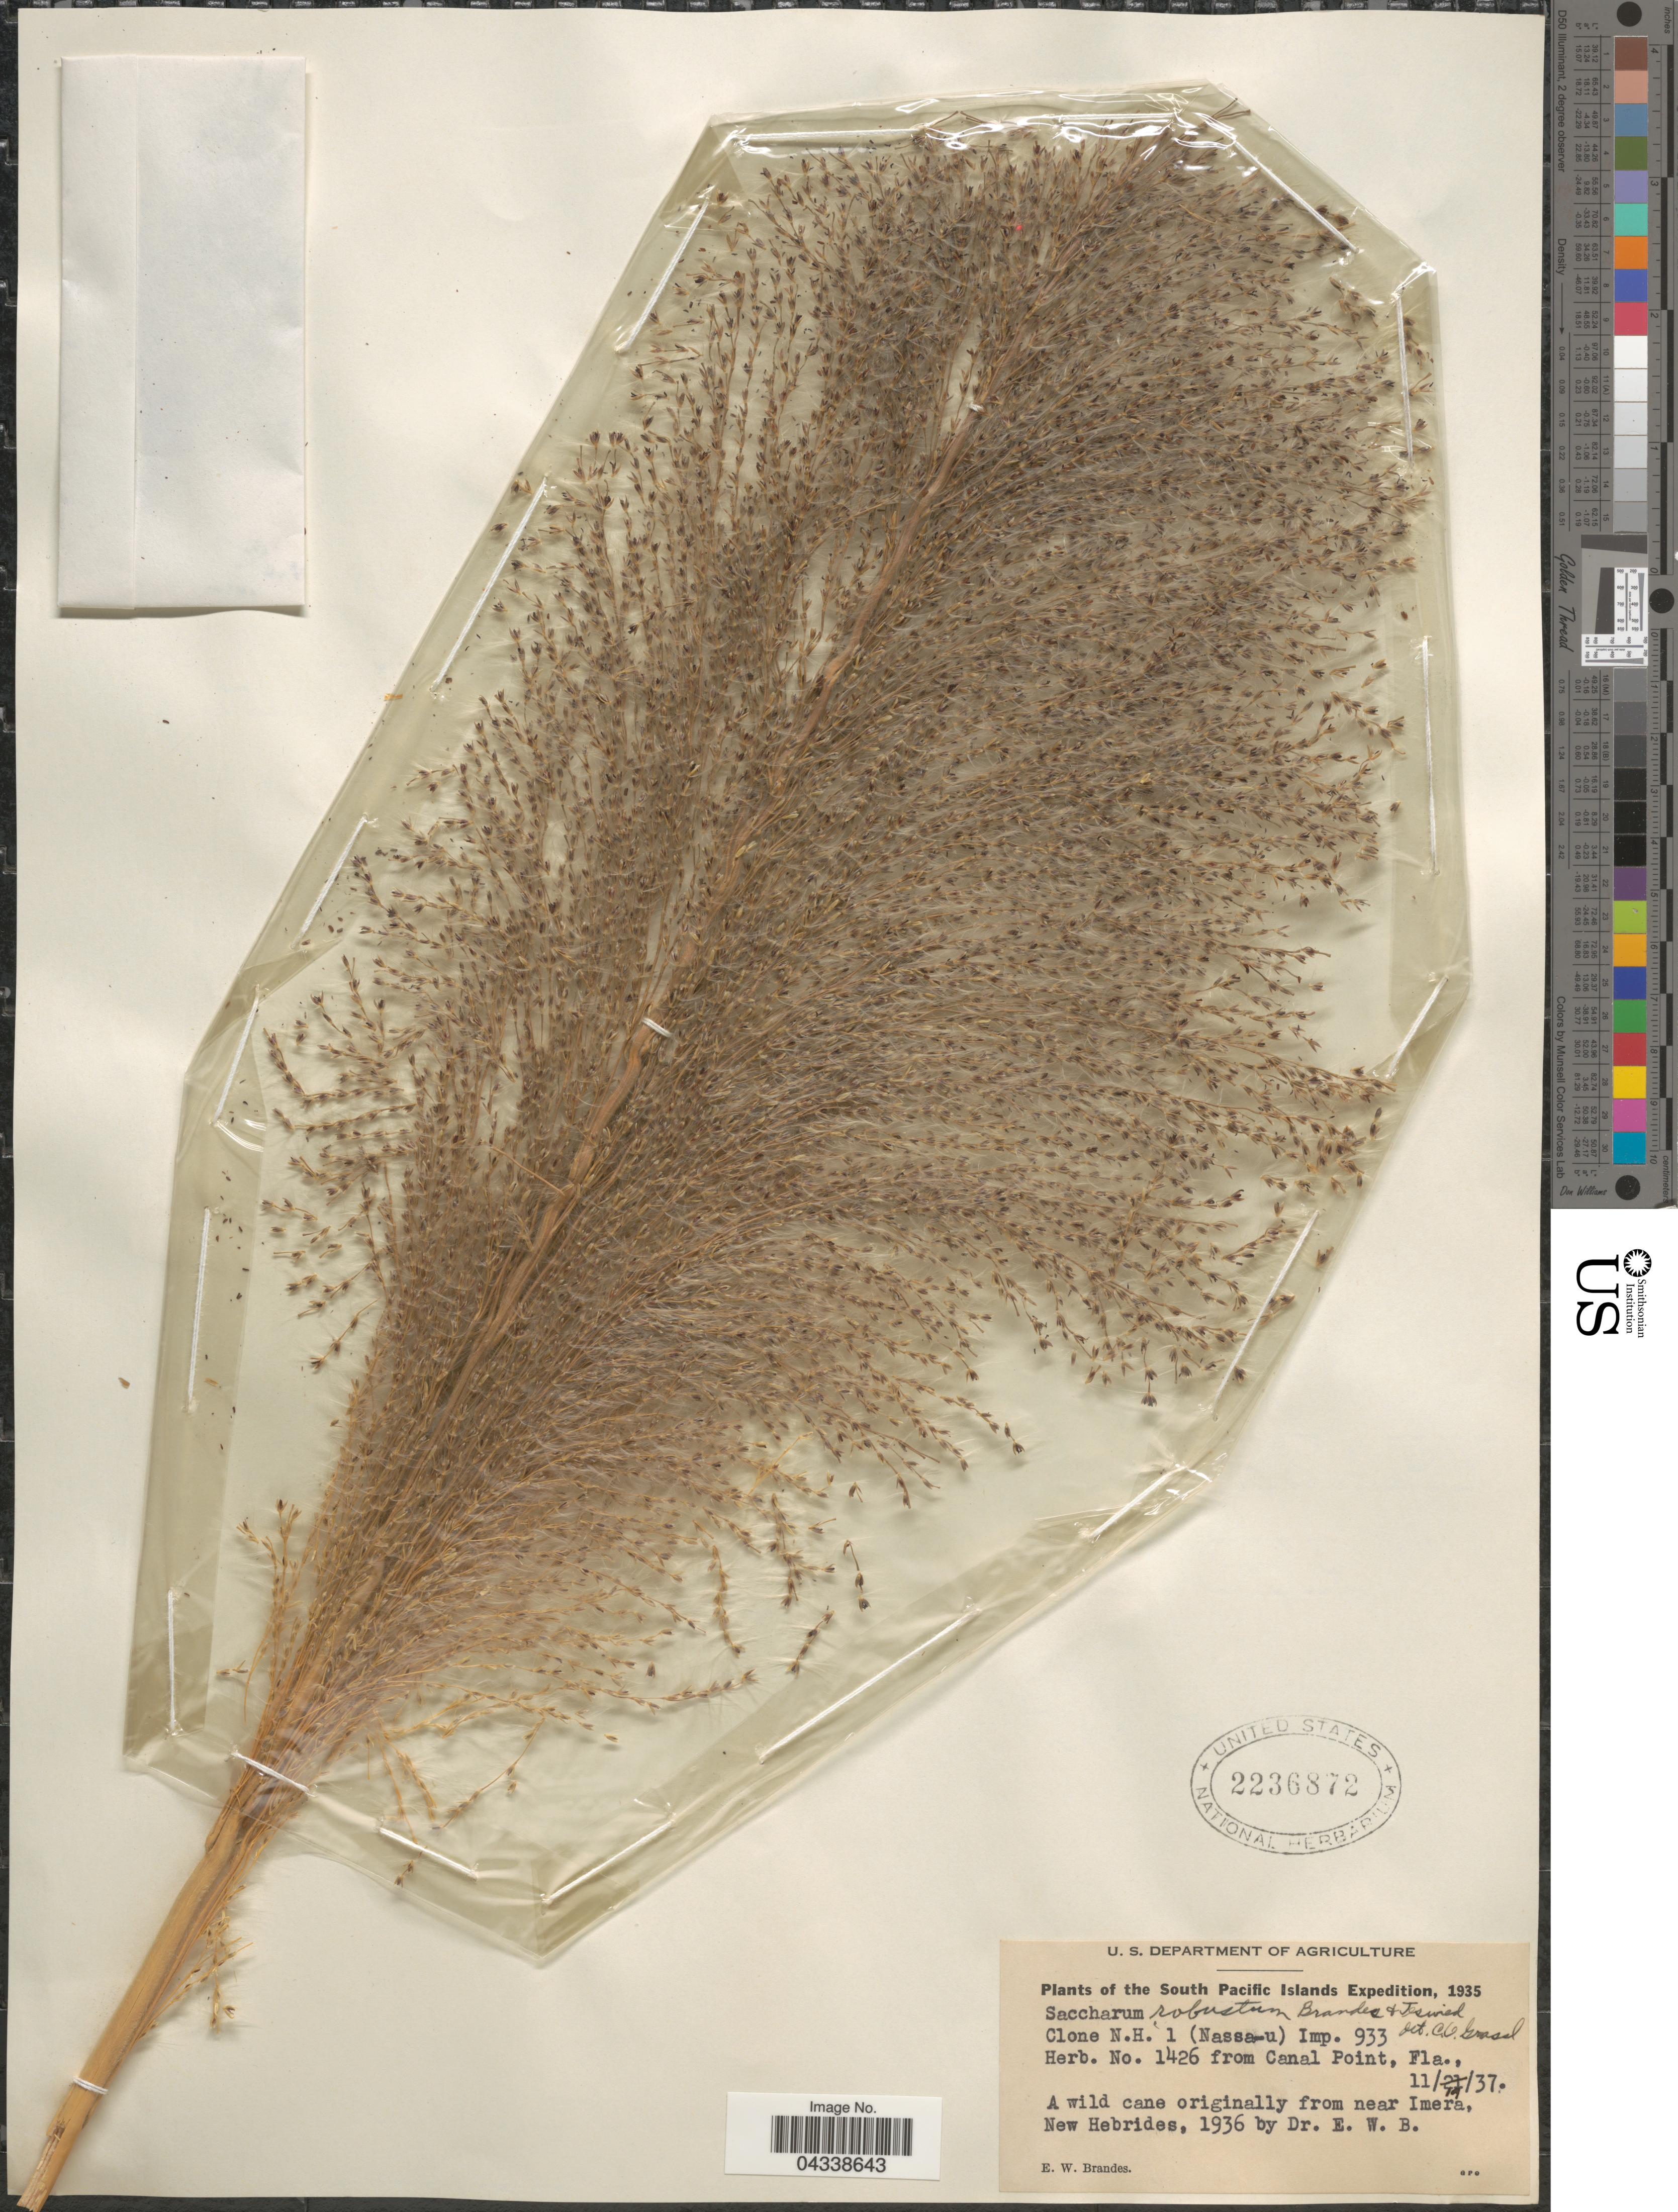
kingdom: Plantae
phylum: Tracheophyta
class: Liliopsida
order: Poales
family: Poaceae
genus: Saccharum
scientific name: Saccharum robustum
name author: Brandes & Jeswiet ex Grassl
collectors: E. Brandes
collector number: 1426?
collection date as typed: Transcribed d/m/y: 19/11/37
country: United States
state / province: Florida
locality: The South Pacific Islands Expedition, 1935. Canal Point.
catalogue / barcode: US 2236872